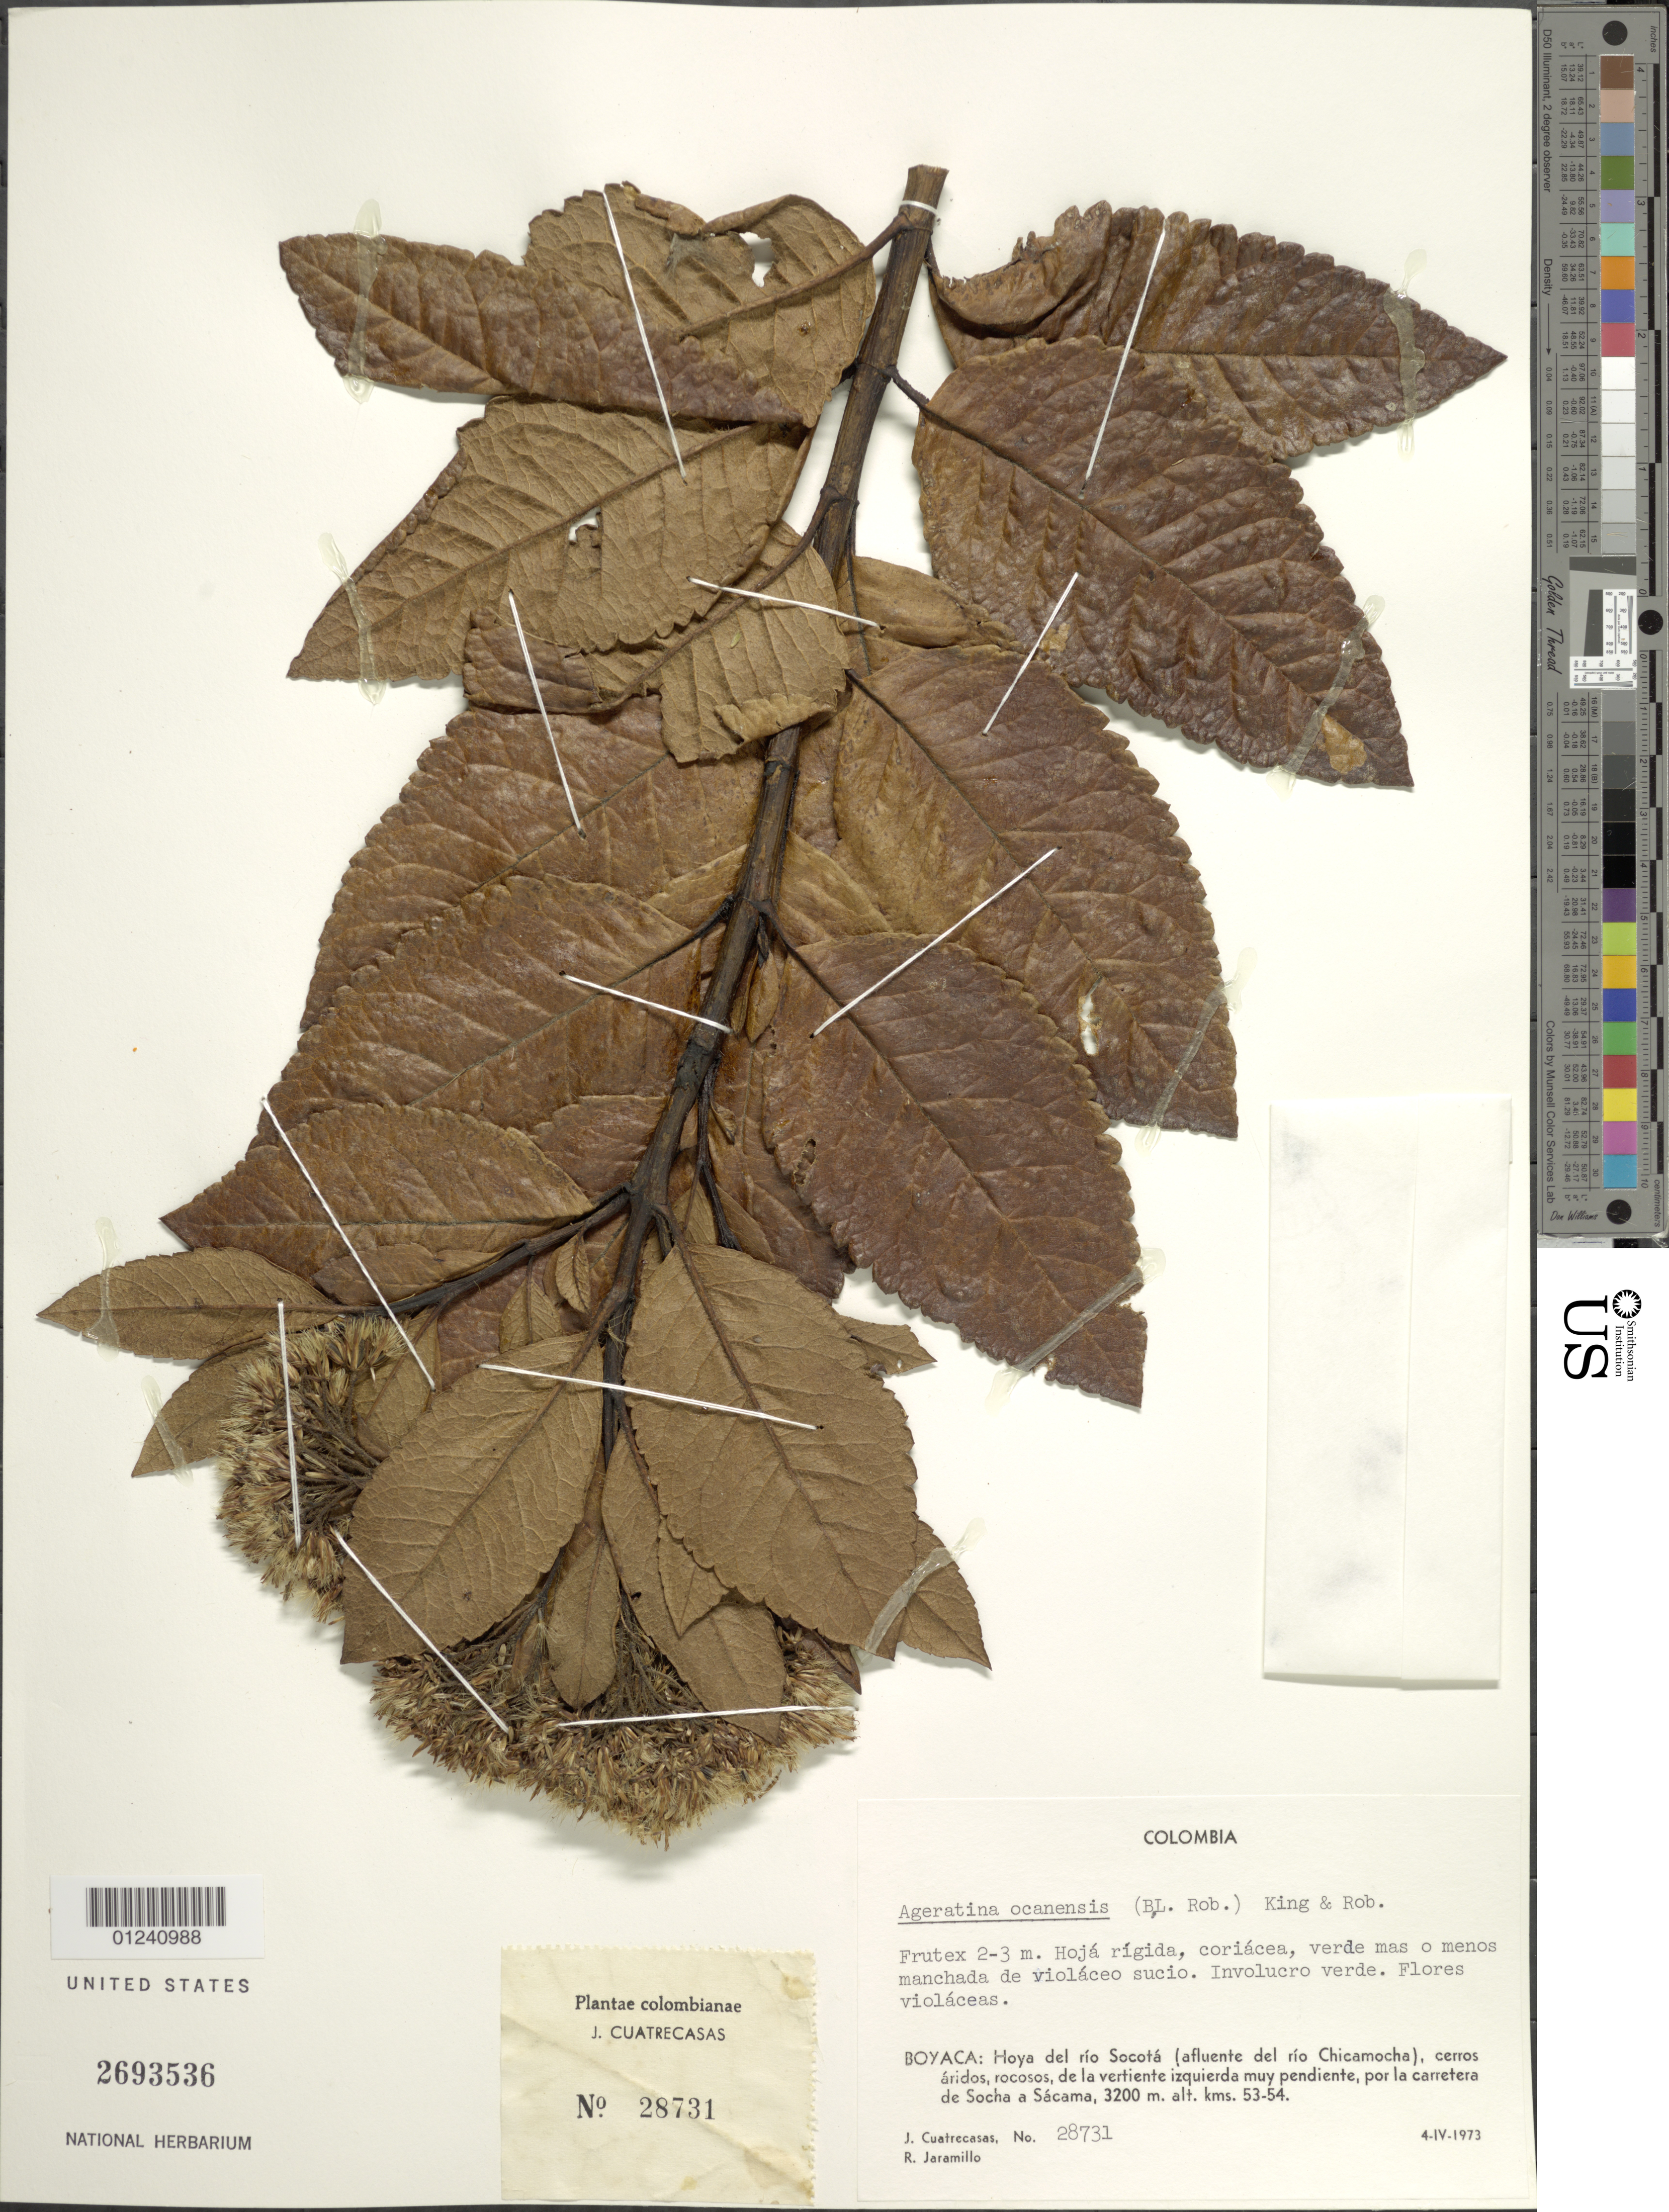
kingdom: Plantae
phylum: Tracheophyta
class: Magnoliopsida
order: Asterales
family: Asteraceae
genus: Ageratina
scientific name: Ageratina ocanensis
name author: (B.L. Rob.) R.M. King & H. Rob.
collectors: J. Cuatrecasas & R. Jaramillo M.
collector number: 28731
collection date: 1973-04-04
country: Colombia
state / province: Boyacá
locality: Hoya del rio Socota (afluente del rio Chicamocha), cerros aridos, rocosos, de la vertiente izquierda muy pendiente, por la carretera de Socha a Sacama, kms. 53-54.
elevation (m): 3200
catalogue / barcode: US 2693536